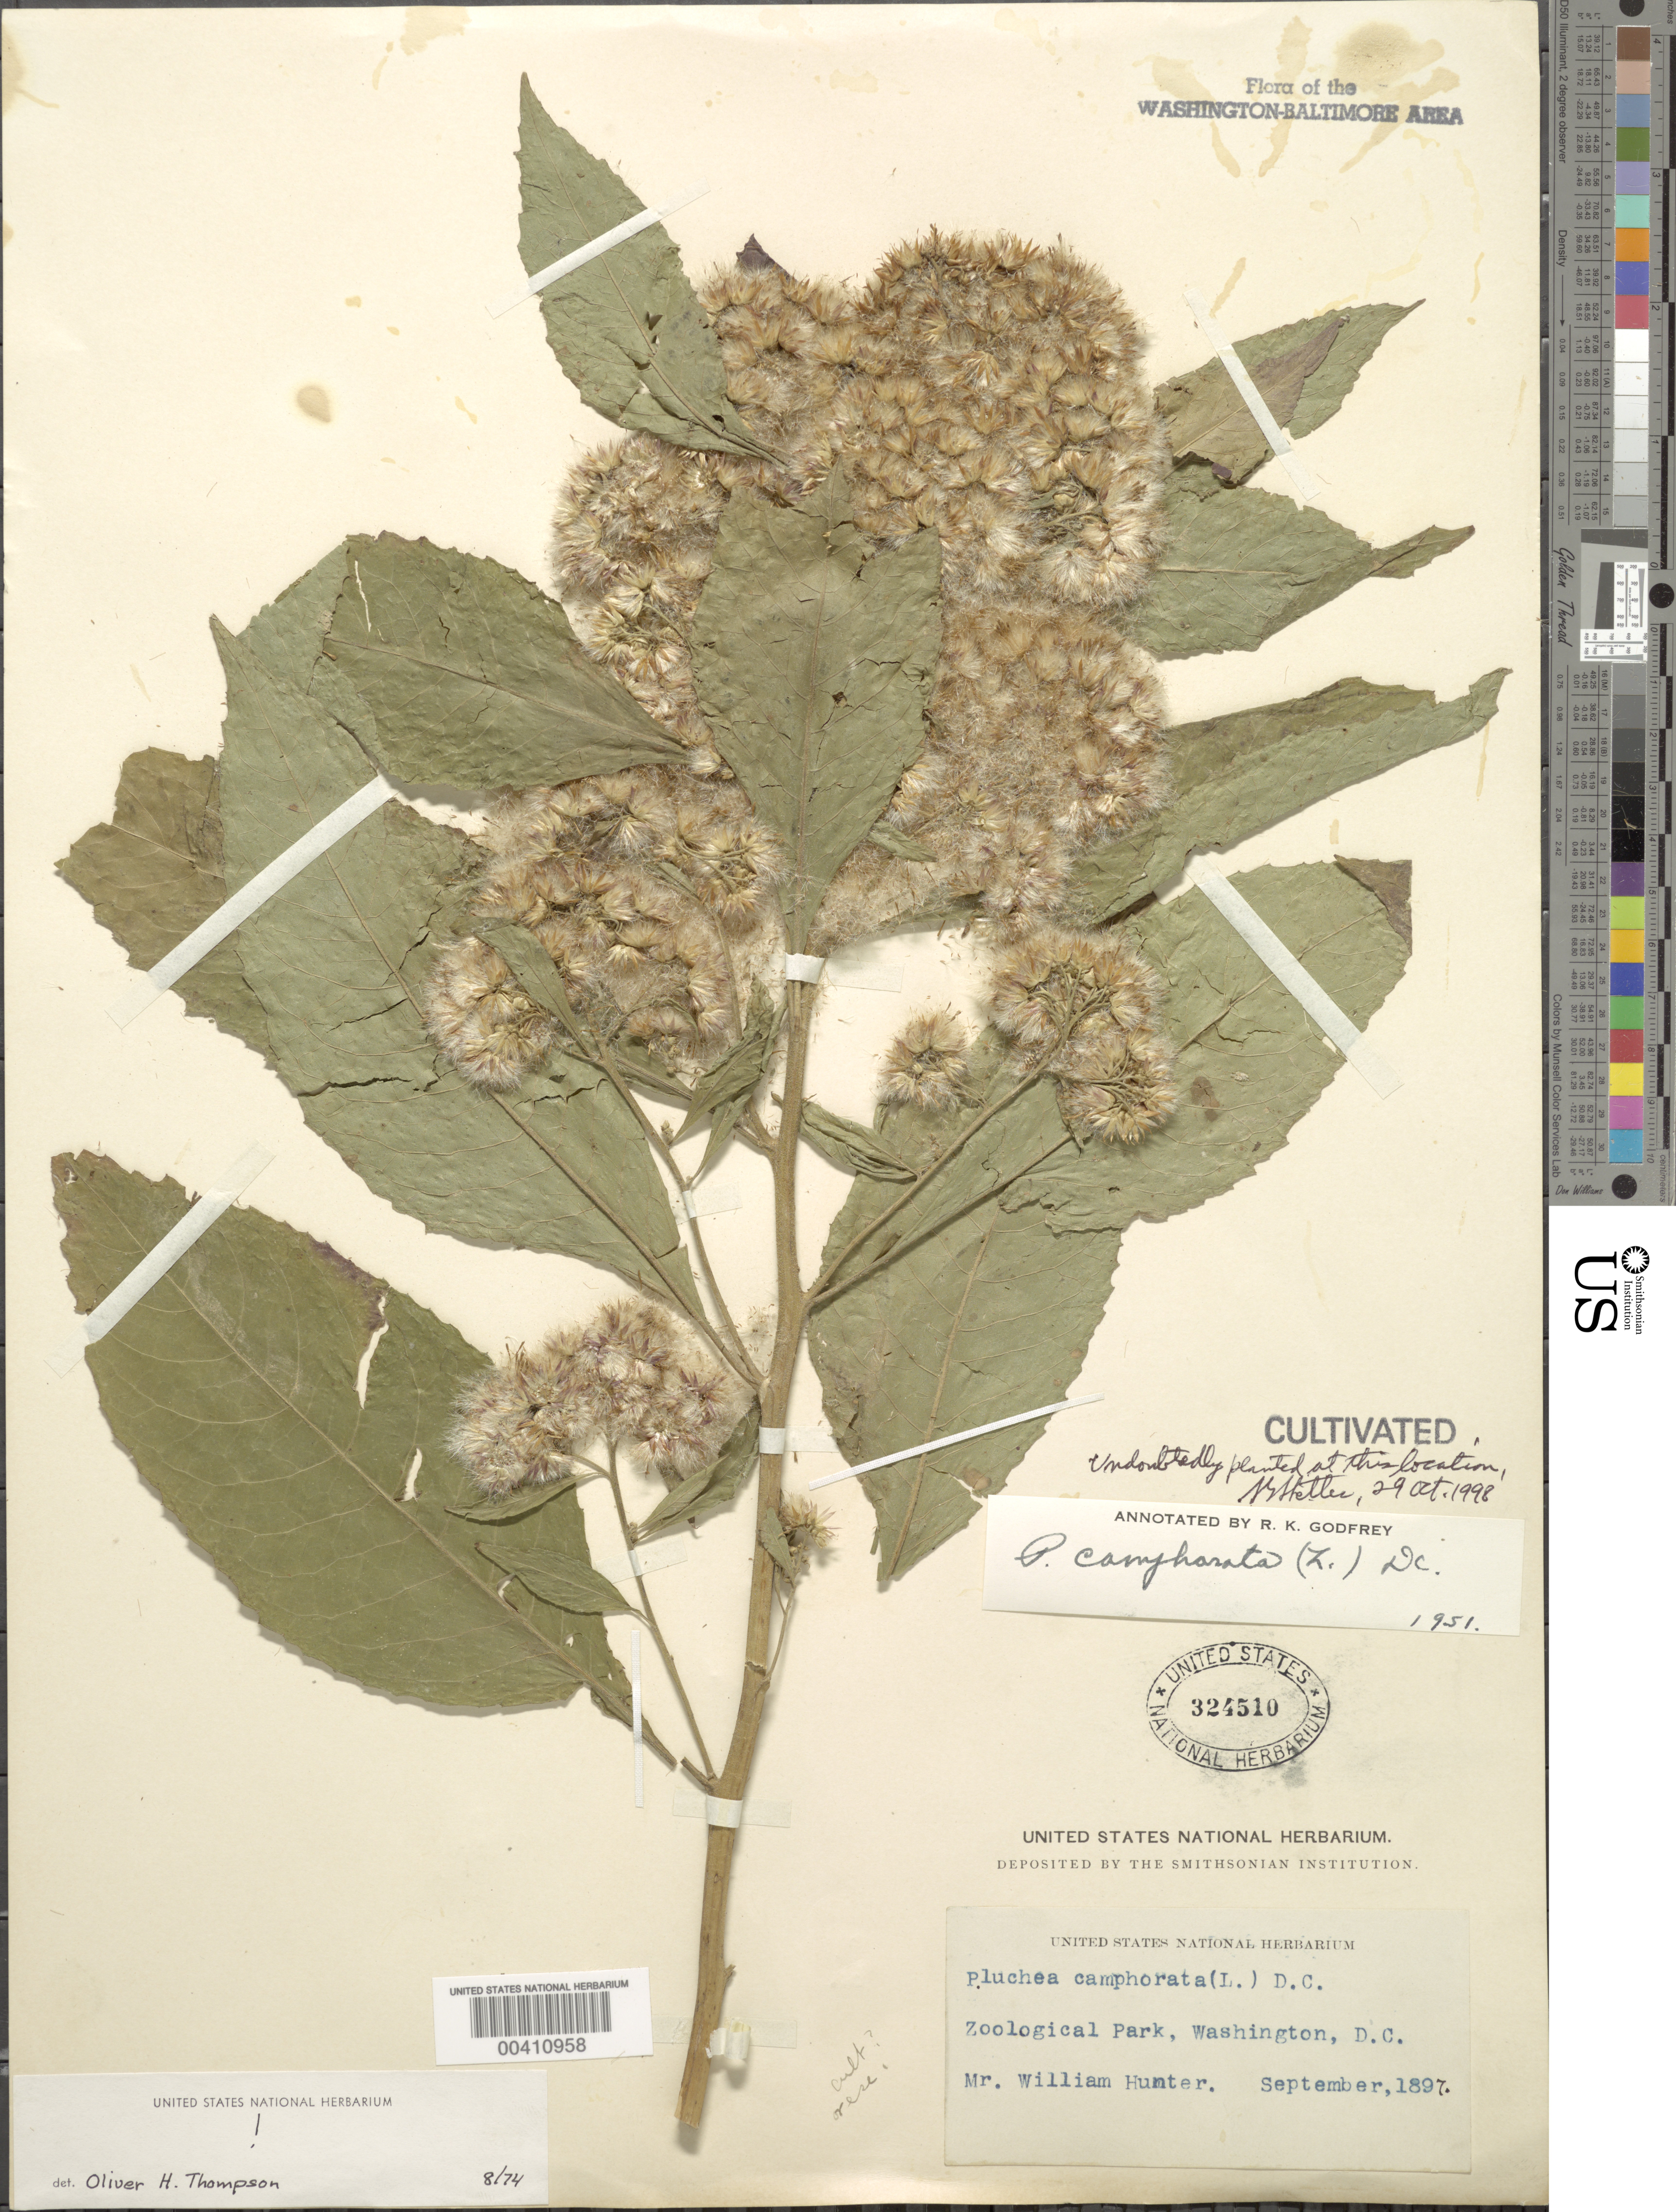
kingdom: Plantae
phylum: Tracheophyta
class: Magnoliopsida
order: Asterales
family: Asteraceae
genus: Pluchea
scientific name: Pluchea camphorata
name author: (L.) DC.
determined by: Shetler, Stanwyn G., (US), NMNH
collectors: W. Hunter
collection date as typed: Sep 1897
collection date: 1897-09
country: United States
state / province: District of Columbia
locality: Zoological Park Rock Creek Park & vicinity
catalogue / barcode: US 324510